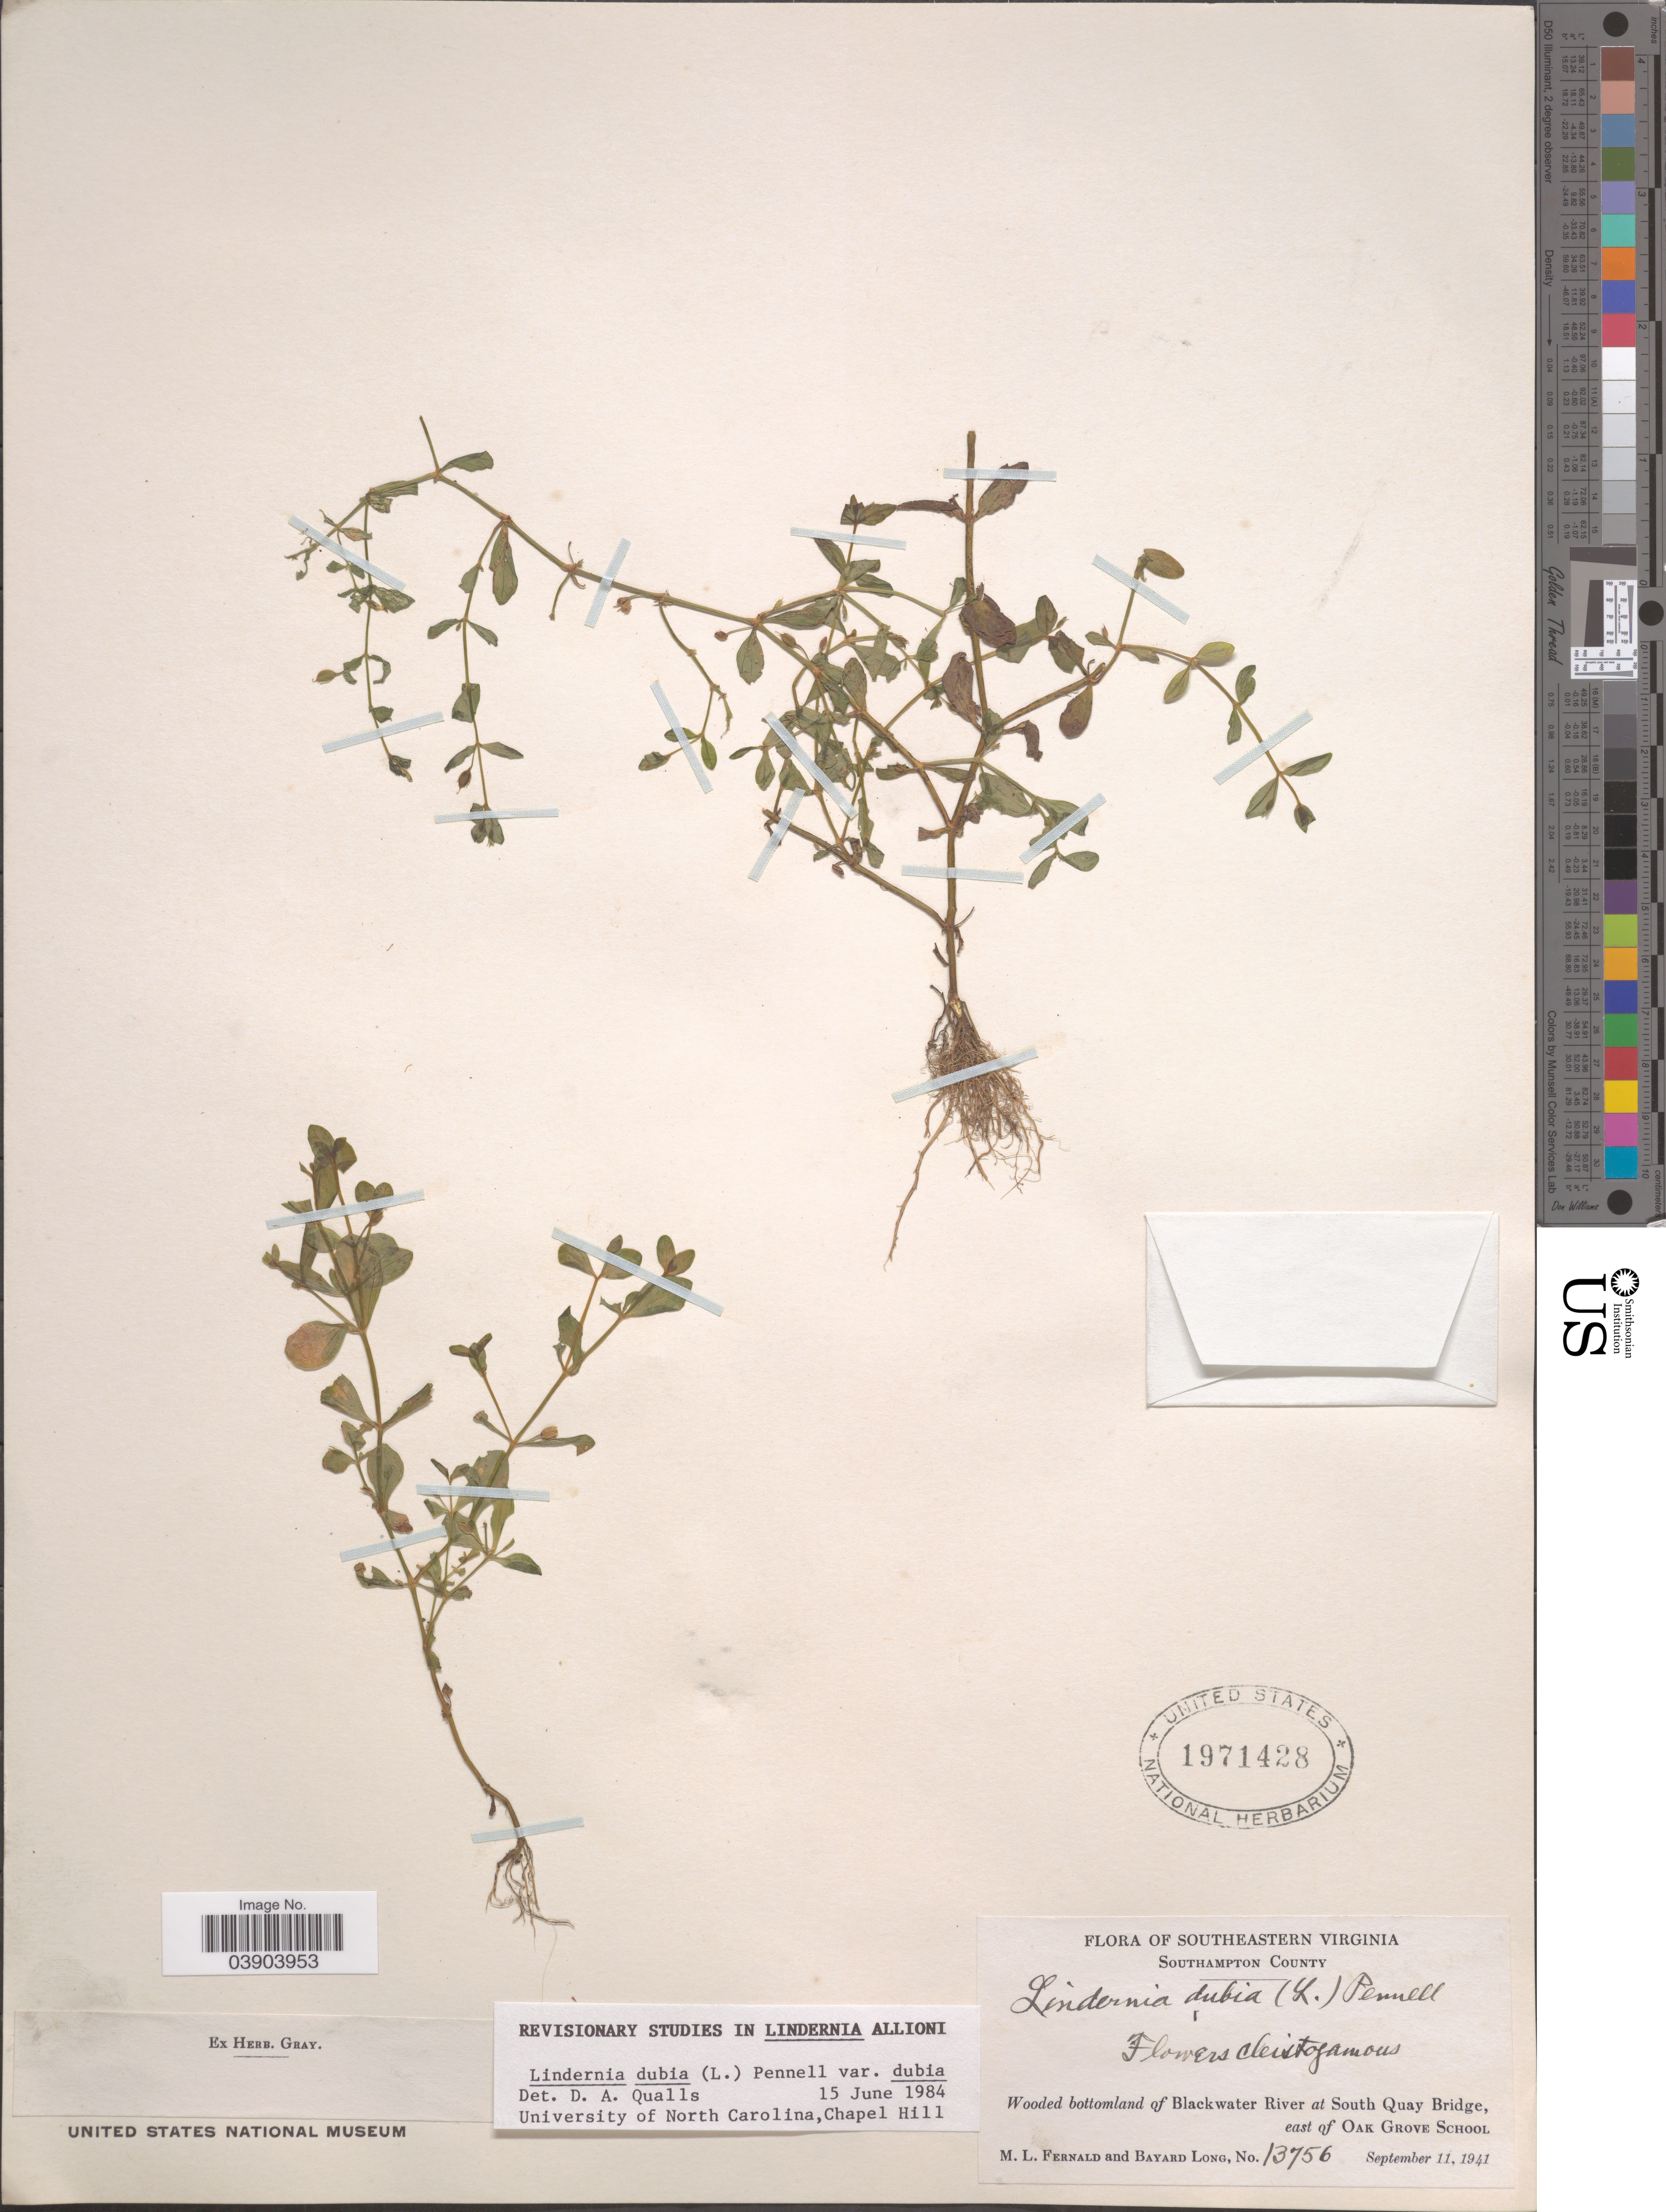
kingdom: Plantae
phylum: Tracheophyta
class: Magnoliopsida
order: Lamiales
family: Linderniaceae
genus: Lindernia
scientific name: Lindernia dubia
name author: (L.) Pennell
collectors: M. L. Fernald & B. Long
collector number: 13756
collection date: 1941-09-11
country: United States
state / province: Virginia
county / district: Southampton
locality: Southeastern Virginia. Southampton County. Wooded bottomland of Blackwater River at South Quay Bridge, east of Oak Grove School.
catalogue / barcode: US 1971428